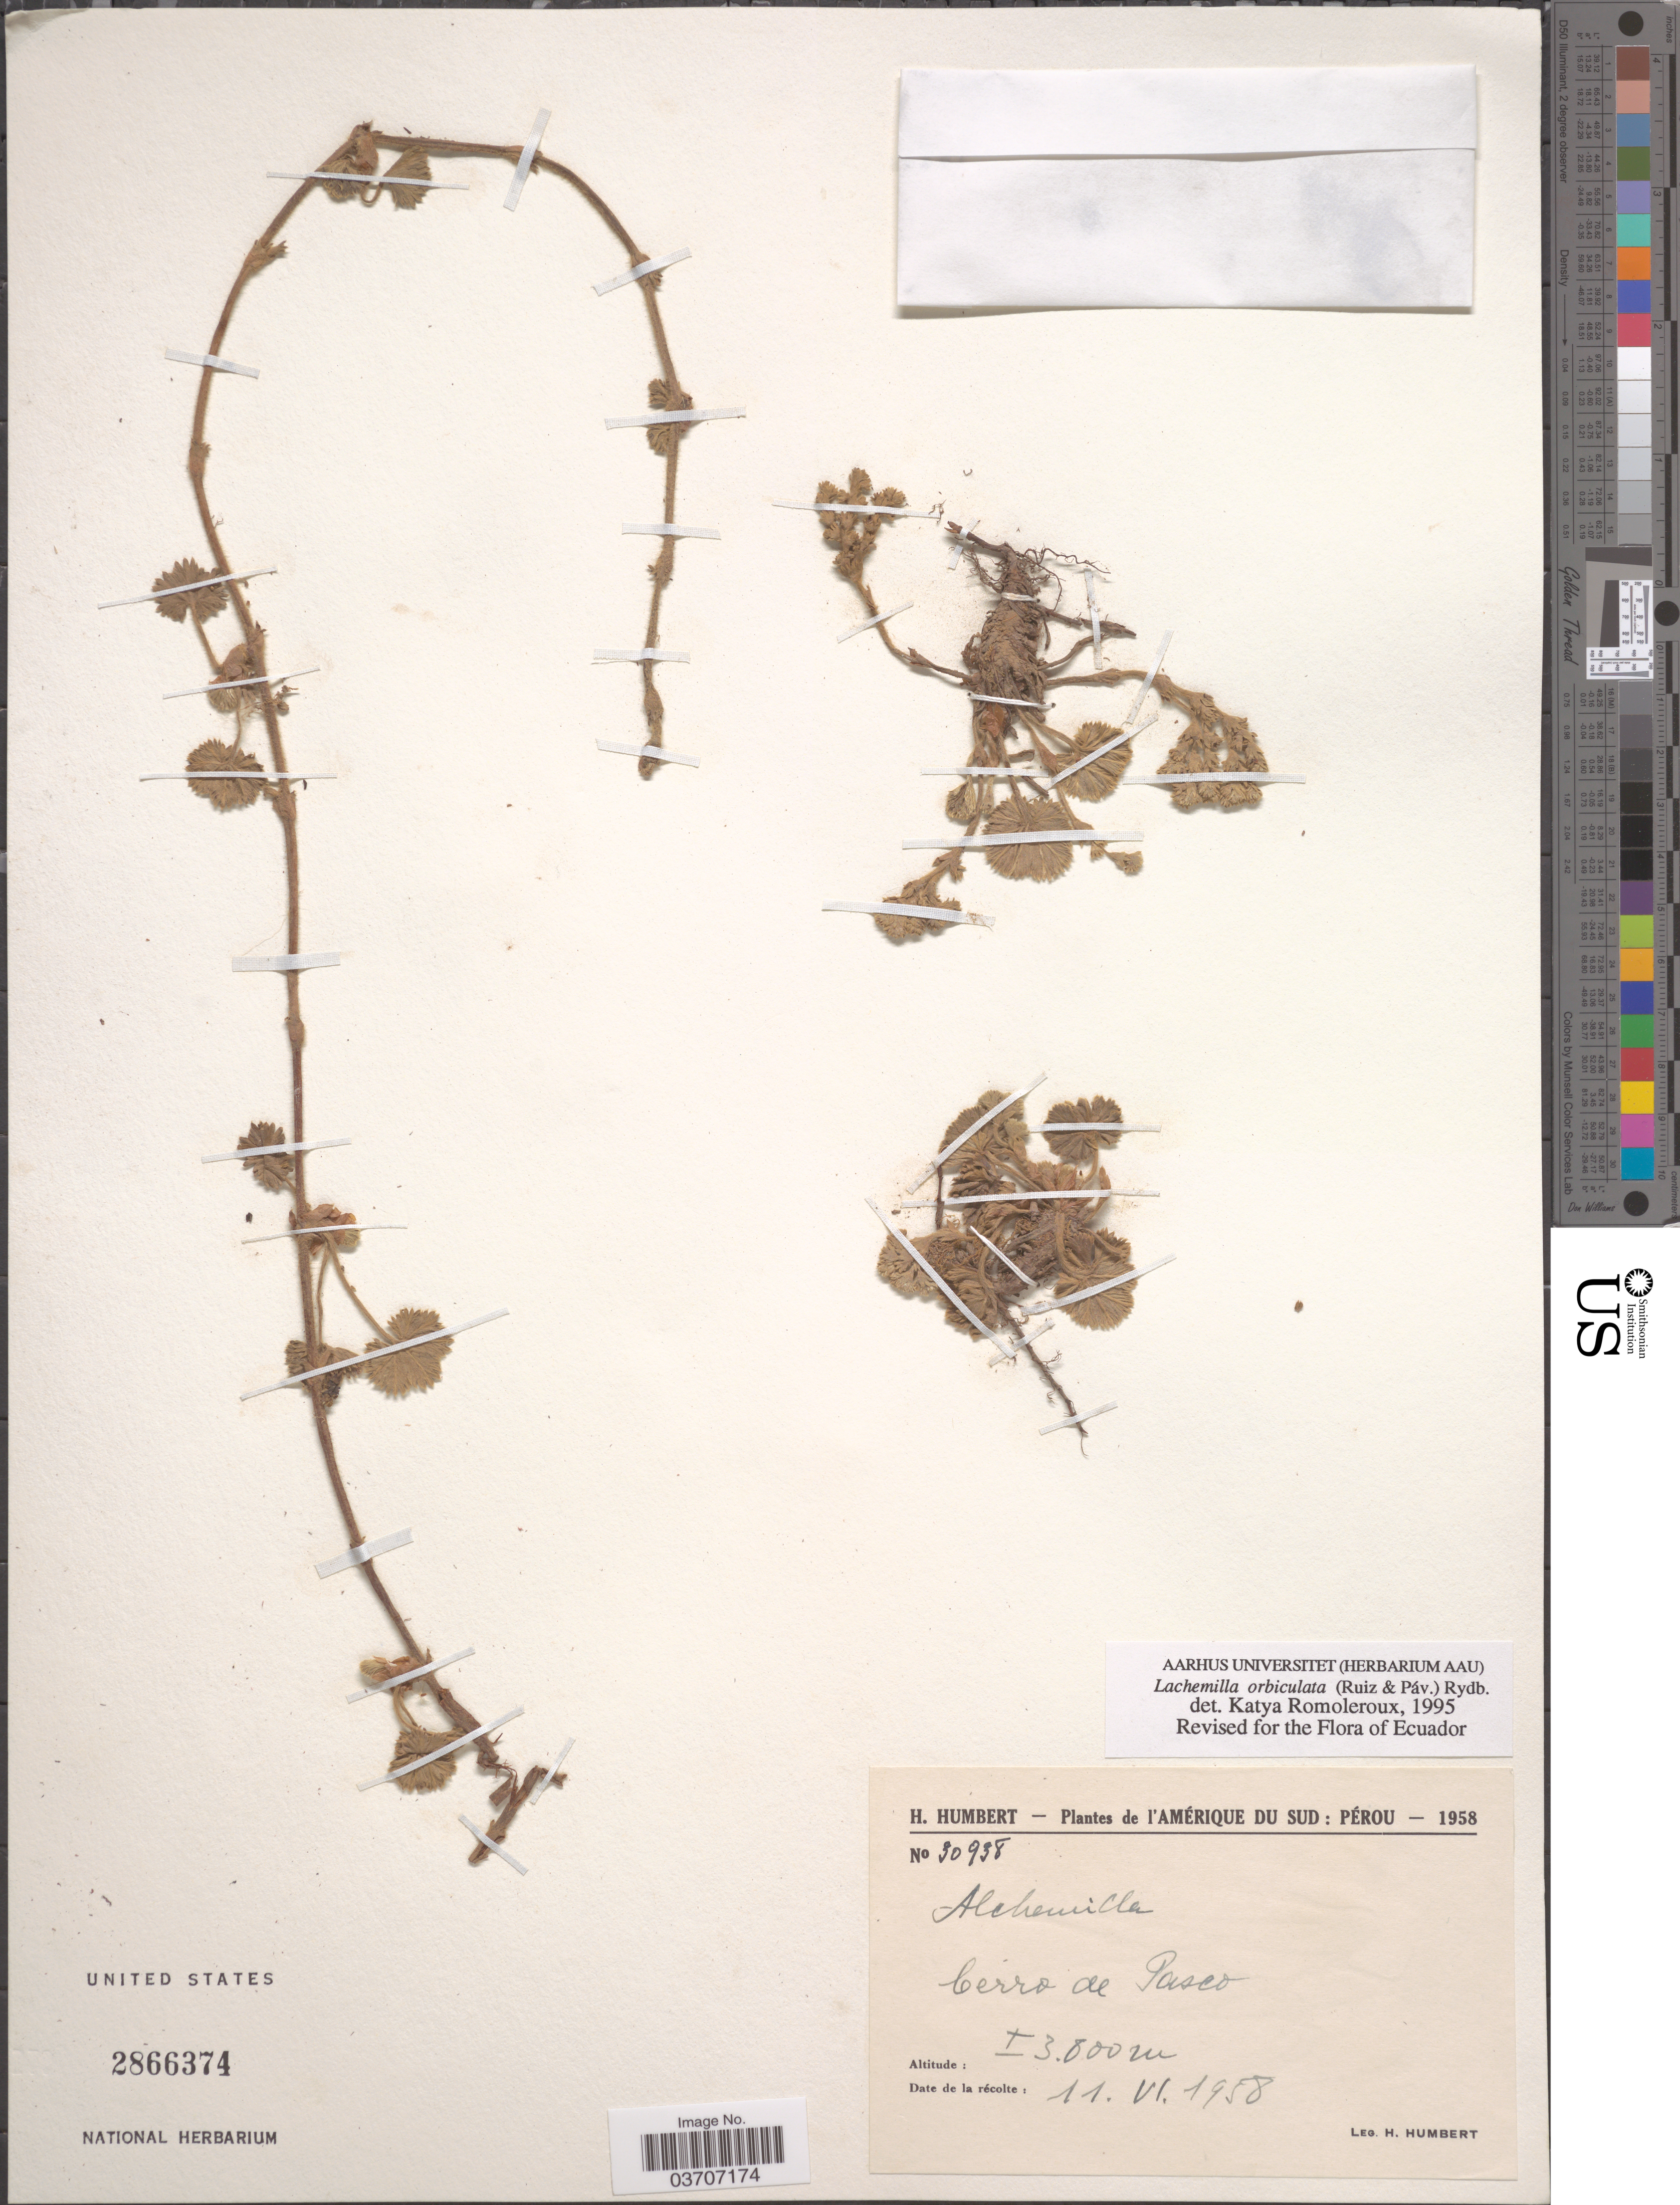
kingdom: Plantae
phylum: Tracheophyta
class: Magnoliopsida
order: Rosales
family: Rosaceae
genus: Lachemilla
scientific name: Lachemilla orbiculata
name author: (Ruiz & Pav.) Rydb.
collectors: H. Humbert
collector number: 30938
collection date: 1958-06-11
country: Peru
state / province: Pasco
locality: Amérique du Sud. Cérro de Pasco.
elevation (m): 3000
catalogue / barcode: US 2866374